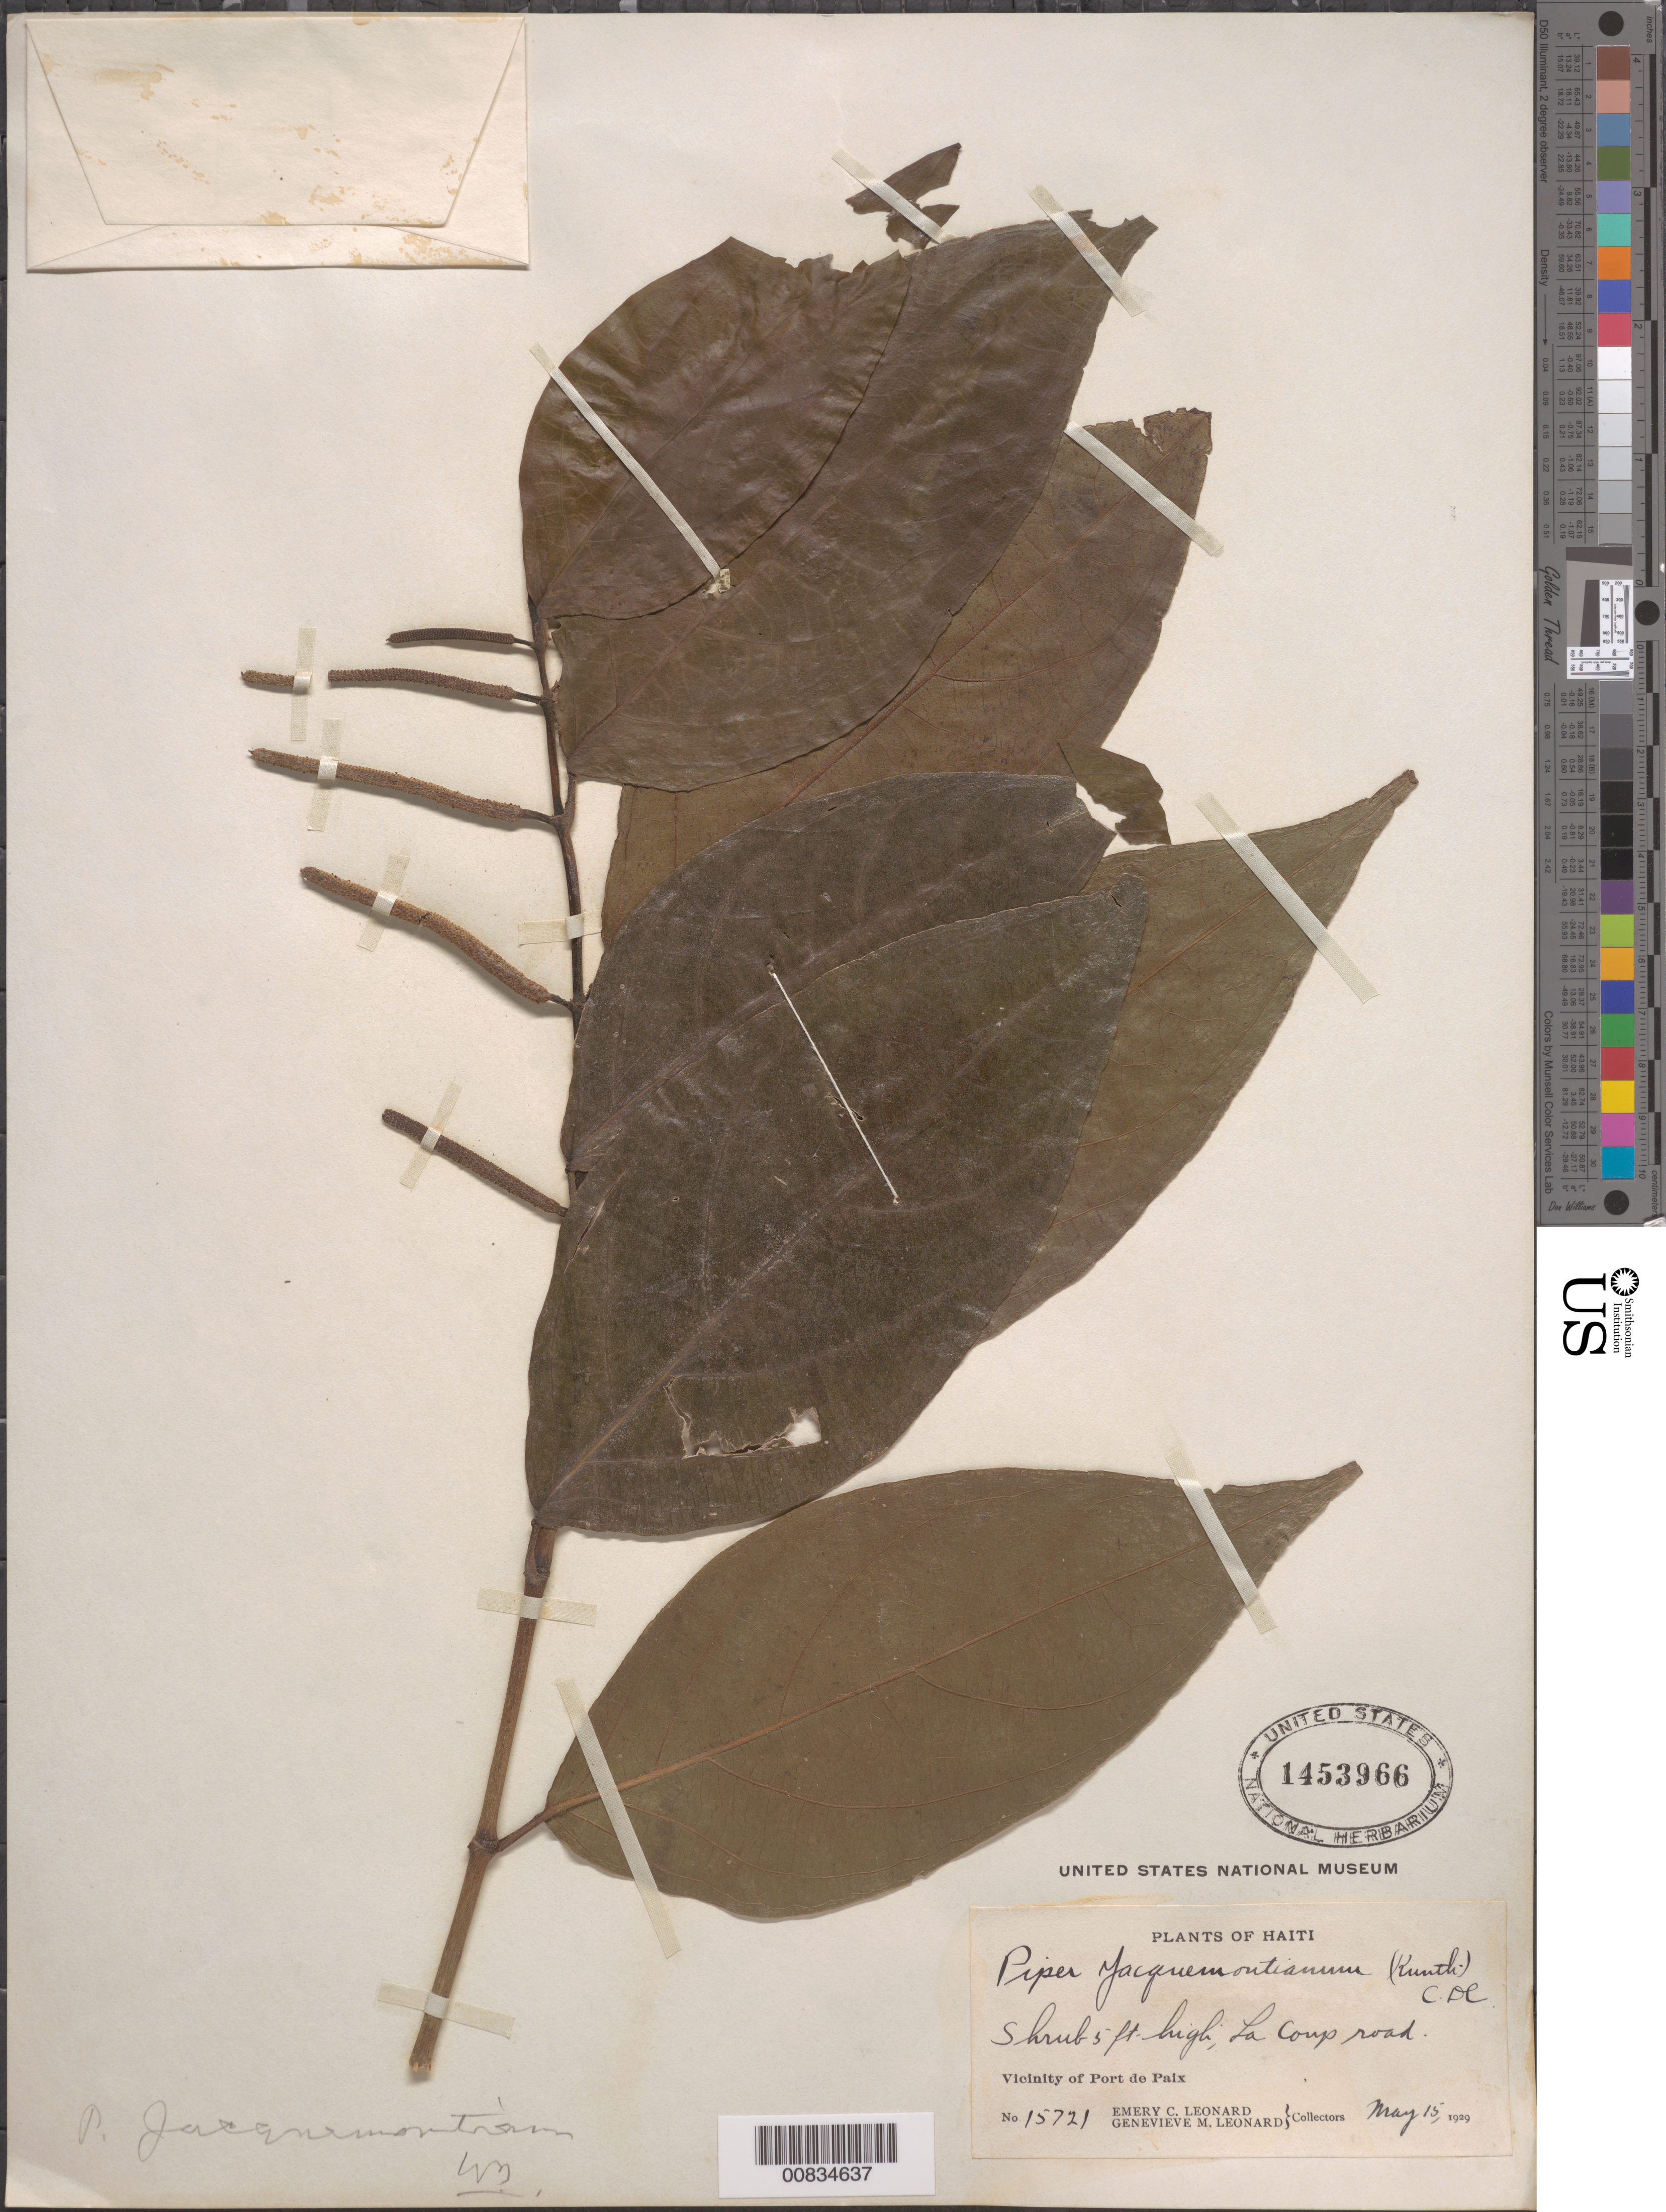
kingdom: Plantae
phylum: Tracheophyta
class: Magnoliopsida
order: Piperales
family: Piperaceae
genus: Piper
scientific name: Piper jacquemontianum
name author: Kunth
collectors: E. C. Leonard & G. M. Leonard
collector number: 15721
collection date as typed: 15 May 1929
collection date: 1929-05-15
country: Haiti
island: Hispaniola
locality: Vicinity of Port-de-Paix. La Coup Road.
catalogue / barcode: US 1453966